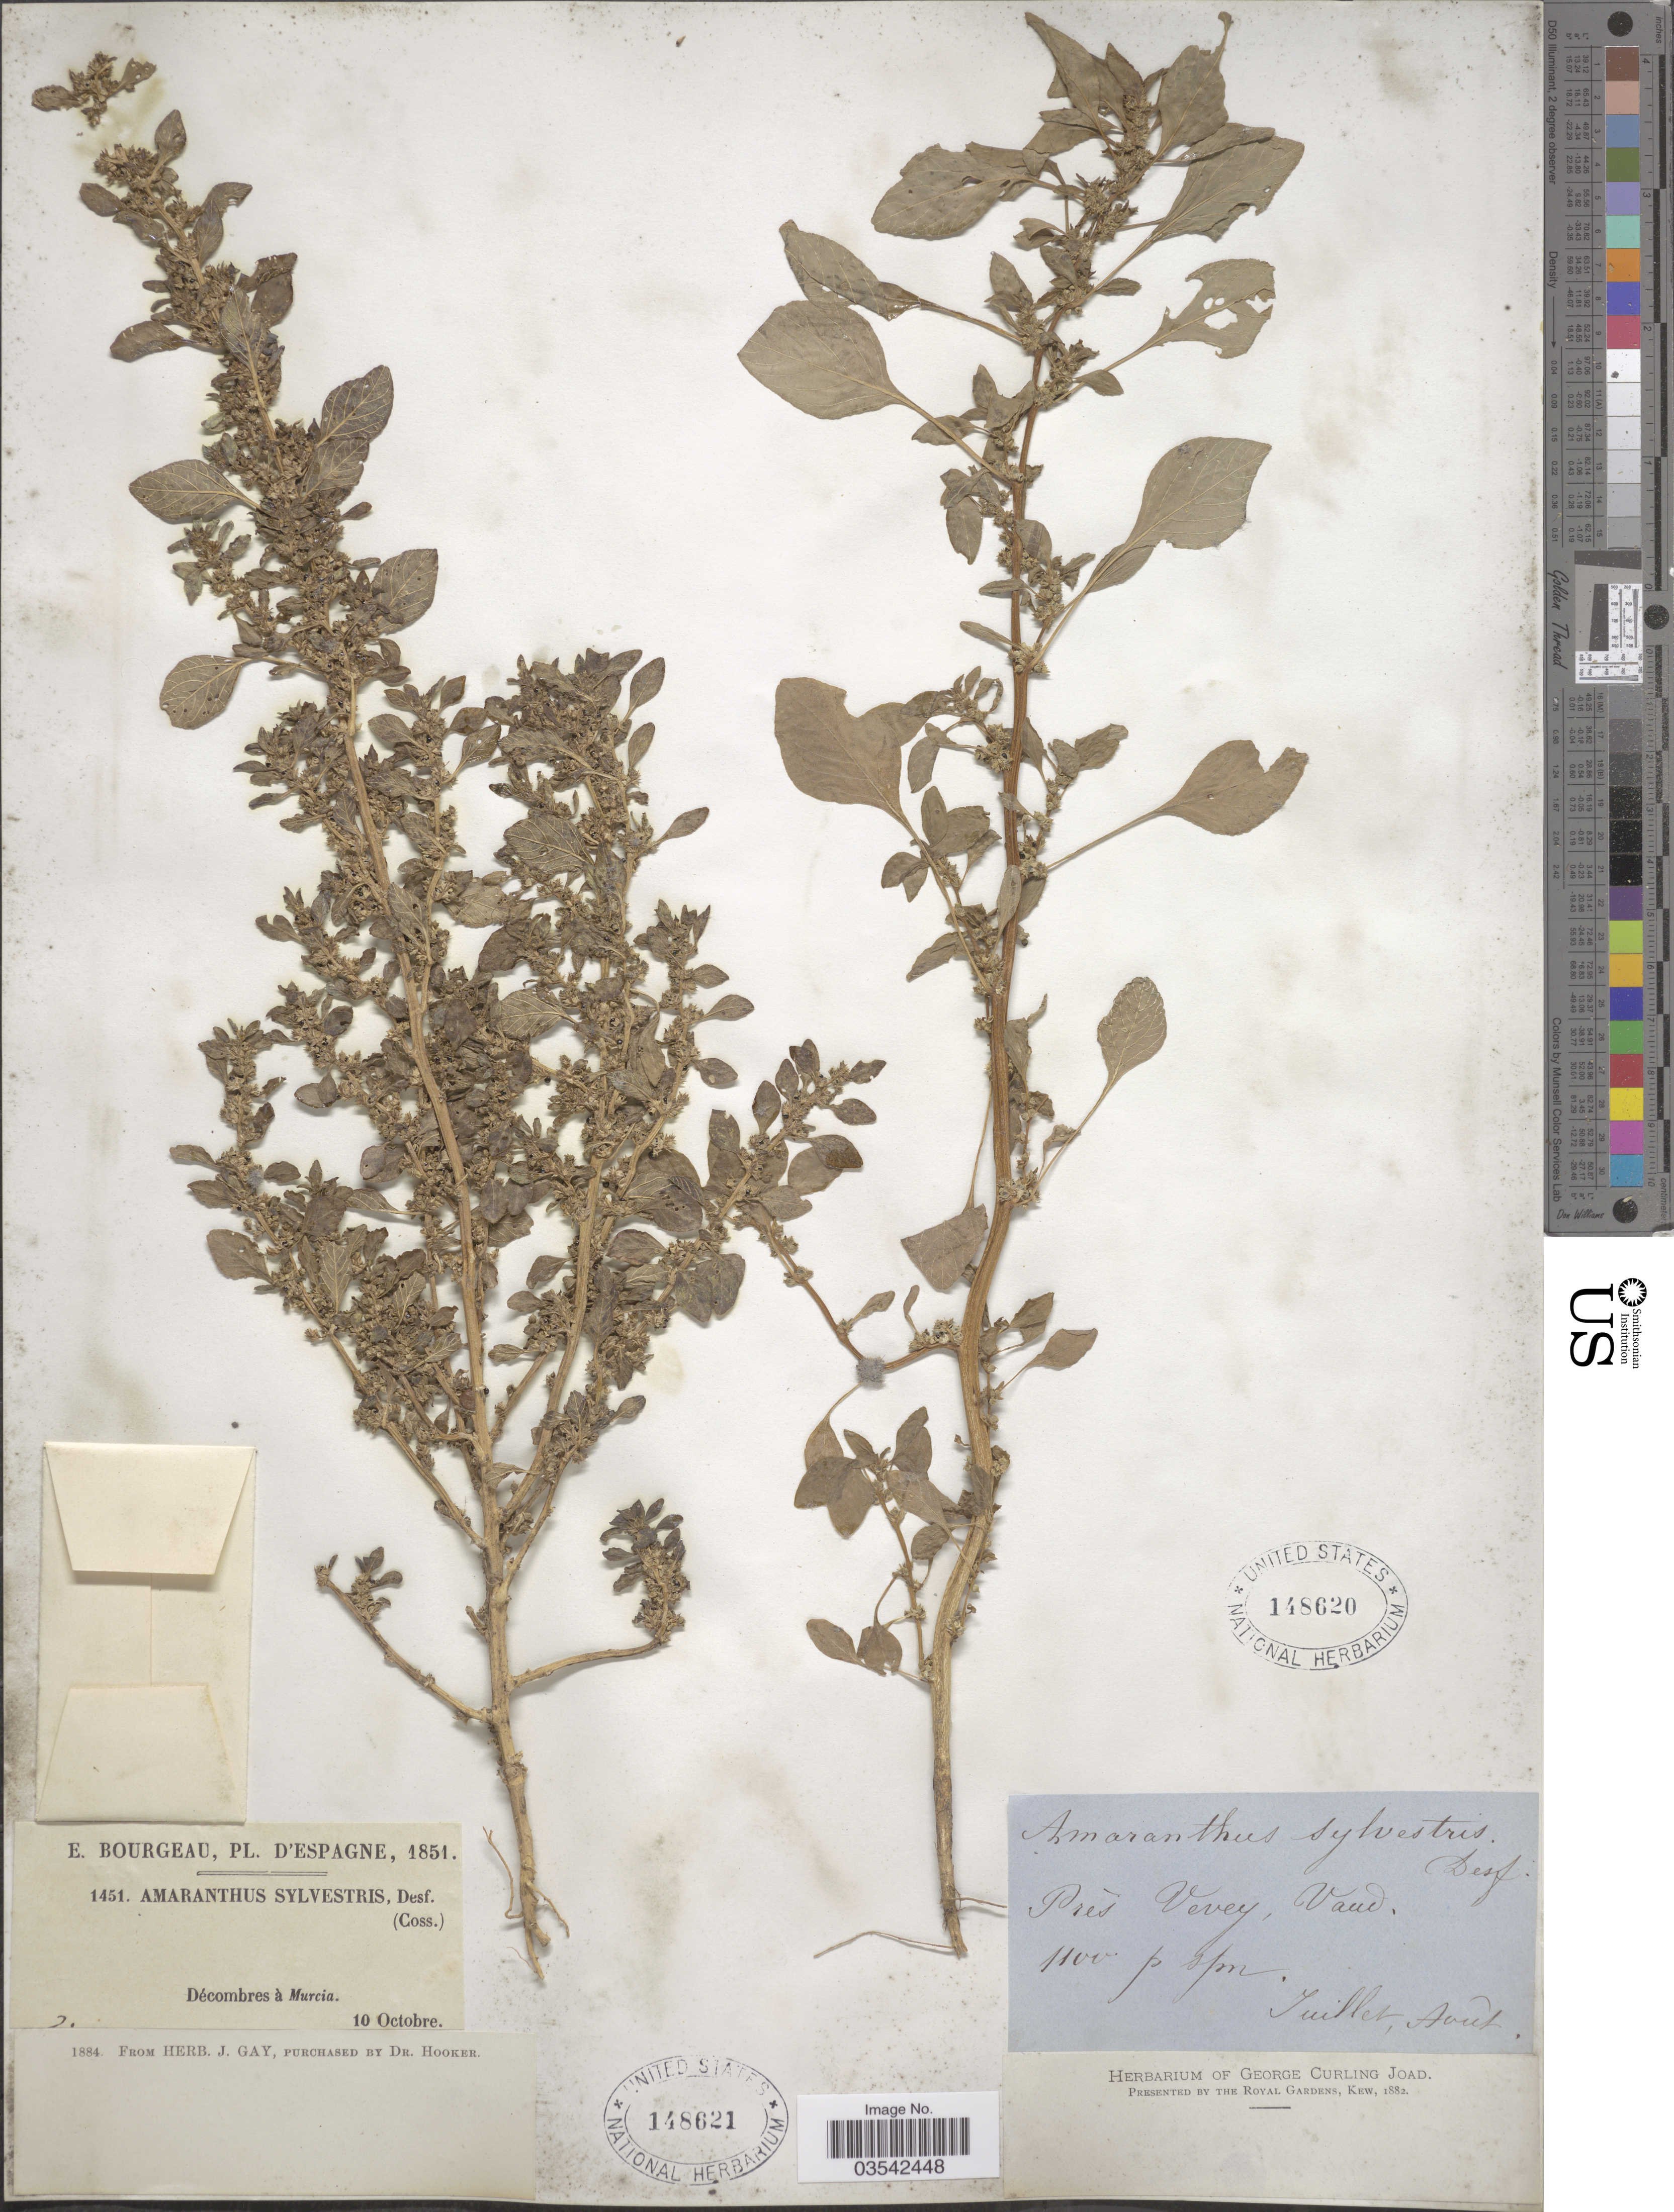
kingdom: Plantae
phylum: Tracheophyta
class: Magnoliopsida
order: Caryophyllales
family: Amaranthaceae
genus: Amaranthus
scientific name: Amaranthus sylvestris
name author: Desf.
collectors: ex herb. George Curling Joad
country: Switzerland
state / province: Vaud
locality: Prés Vevey.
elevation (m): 1100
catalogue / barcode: US 148620-2